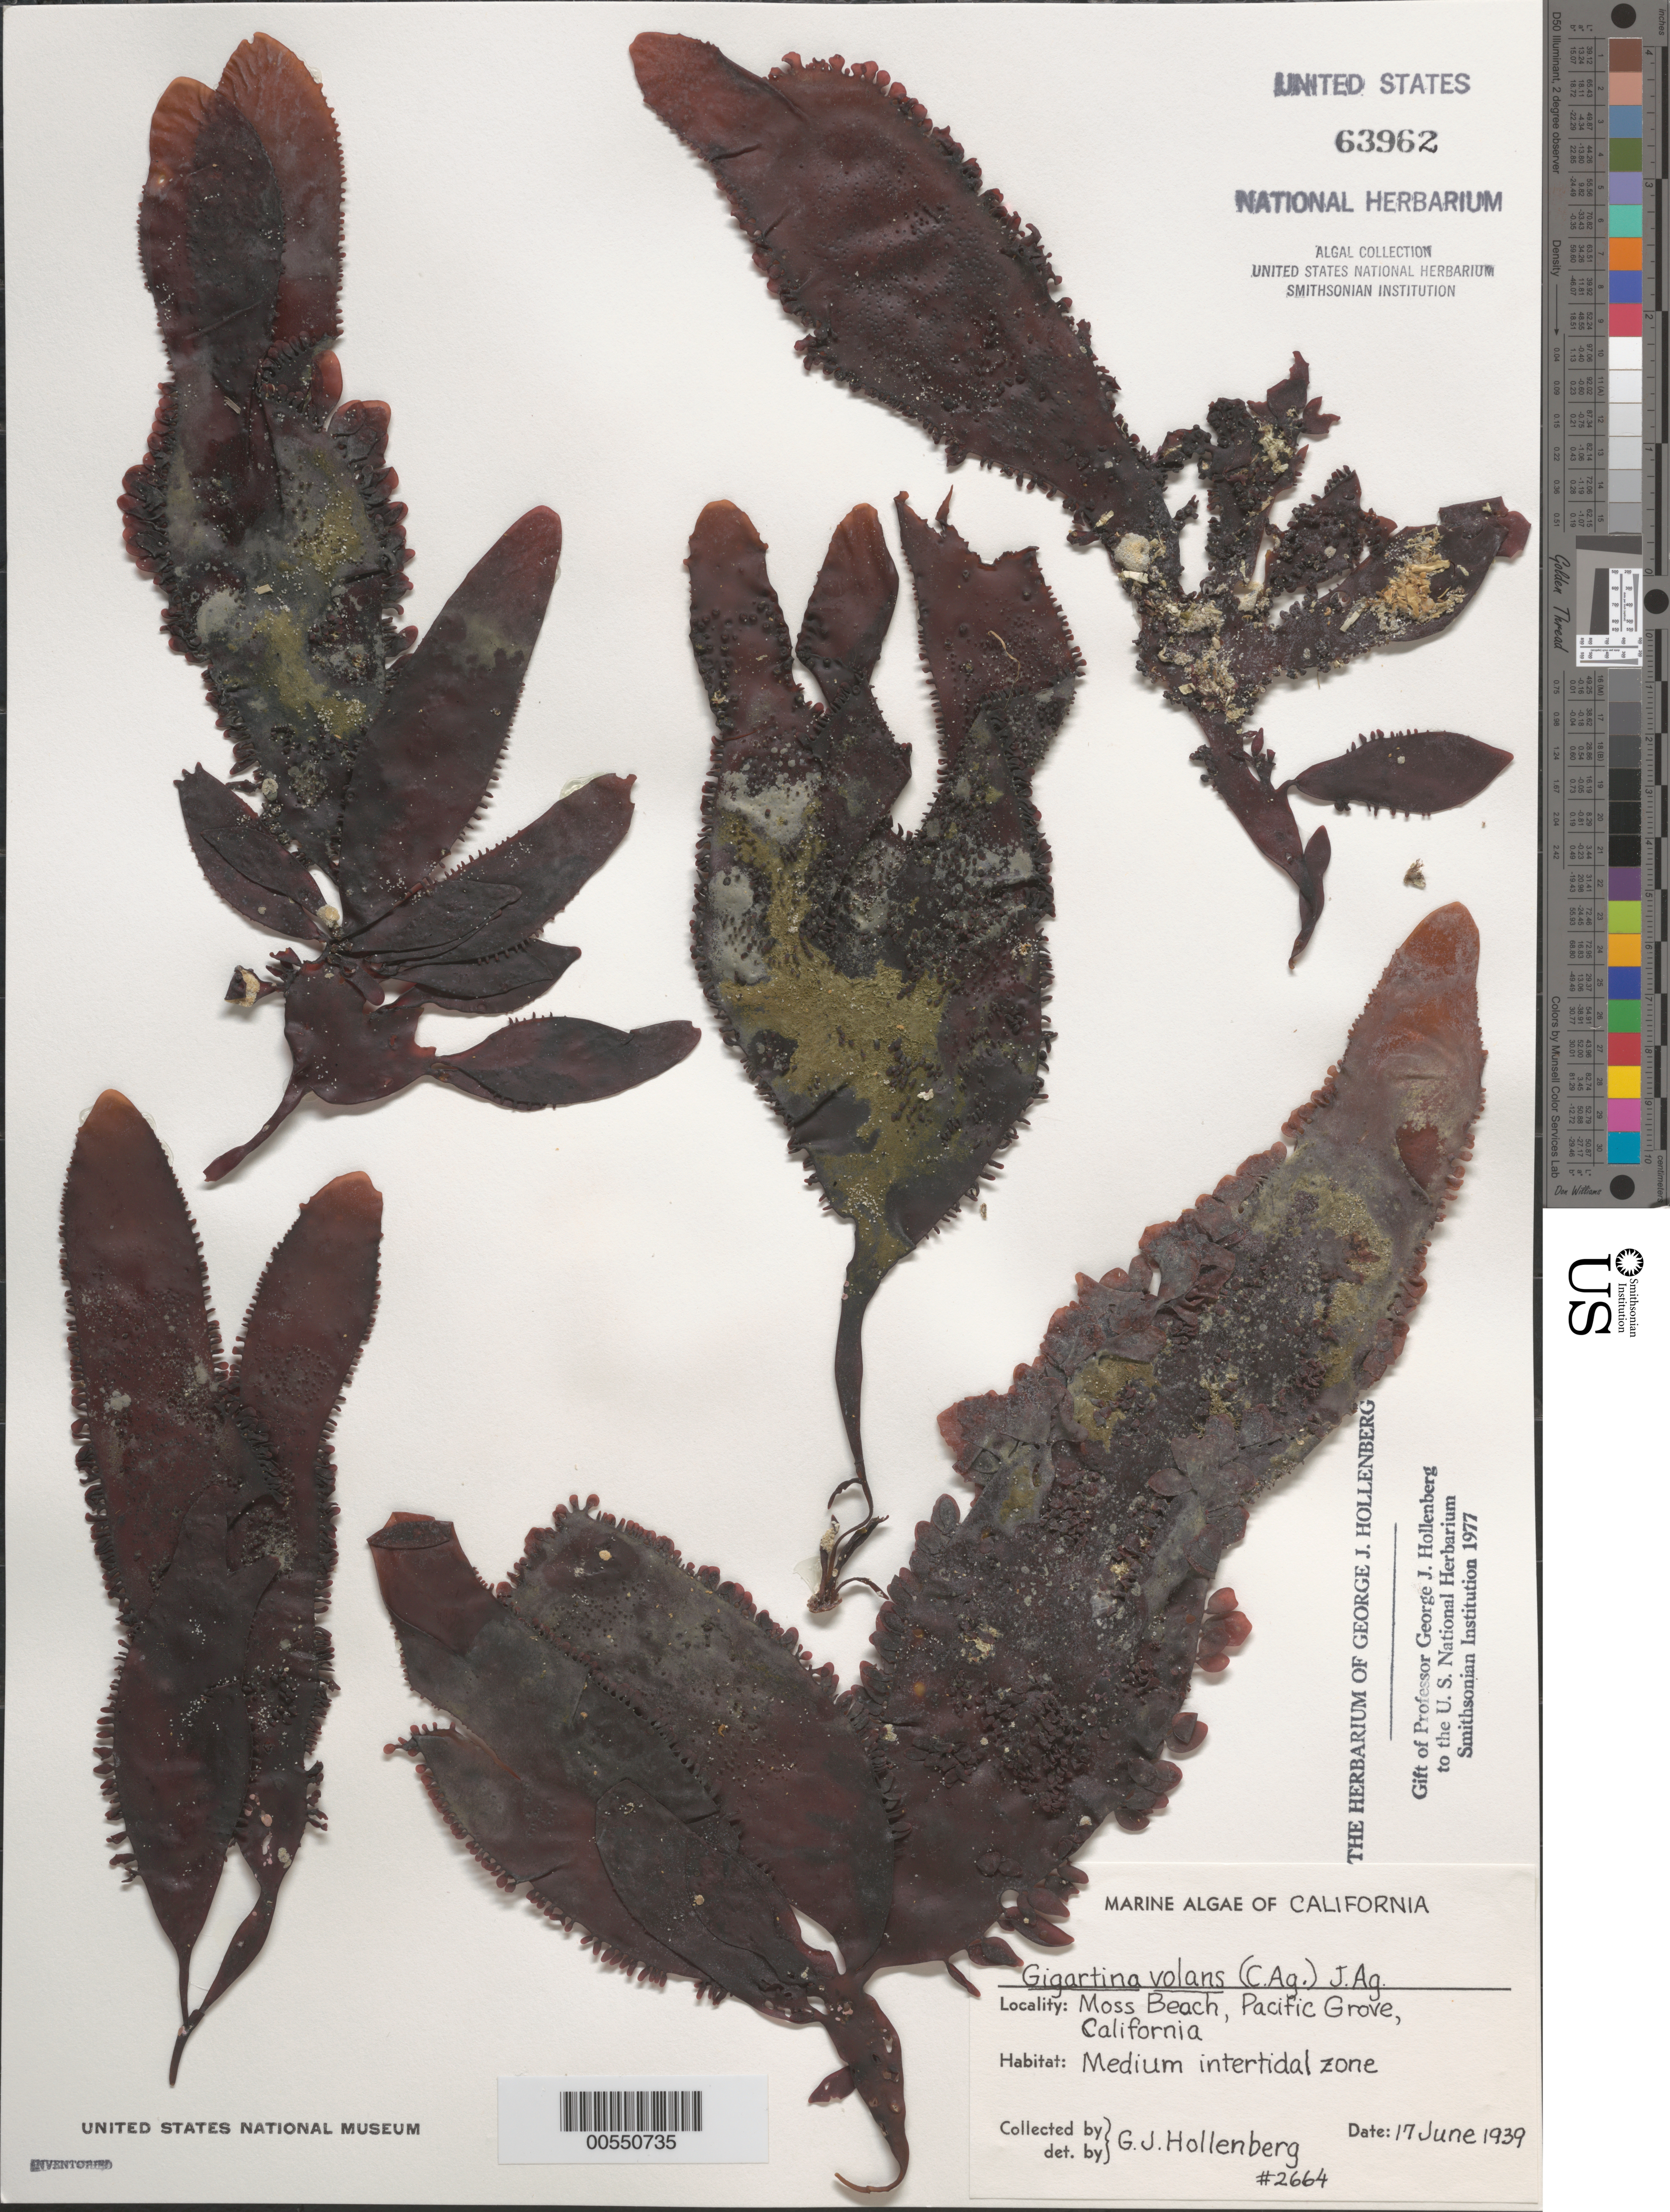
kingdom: Plantae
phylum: Rhodophyta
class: Florideophyceae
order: Gigartinales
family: Gigartinaceae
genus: Mazzaella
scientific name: Mazzaella volans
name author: (C. Agardh) Fredericq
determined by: Algae name updating Project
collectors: G. Hollenberg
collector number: GJH 2664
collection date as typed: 17 Jun 1939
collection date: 1939-06-17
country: United States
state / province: California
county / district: Monterey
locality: Moss Beach, Pacific Grove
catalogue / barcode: US 63962